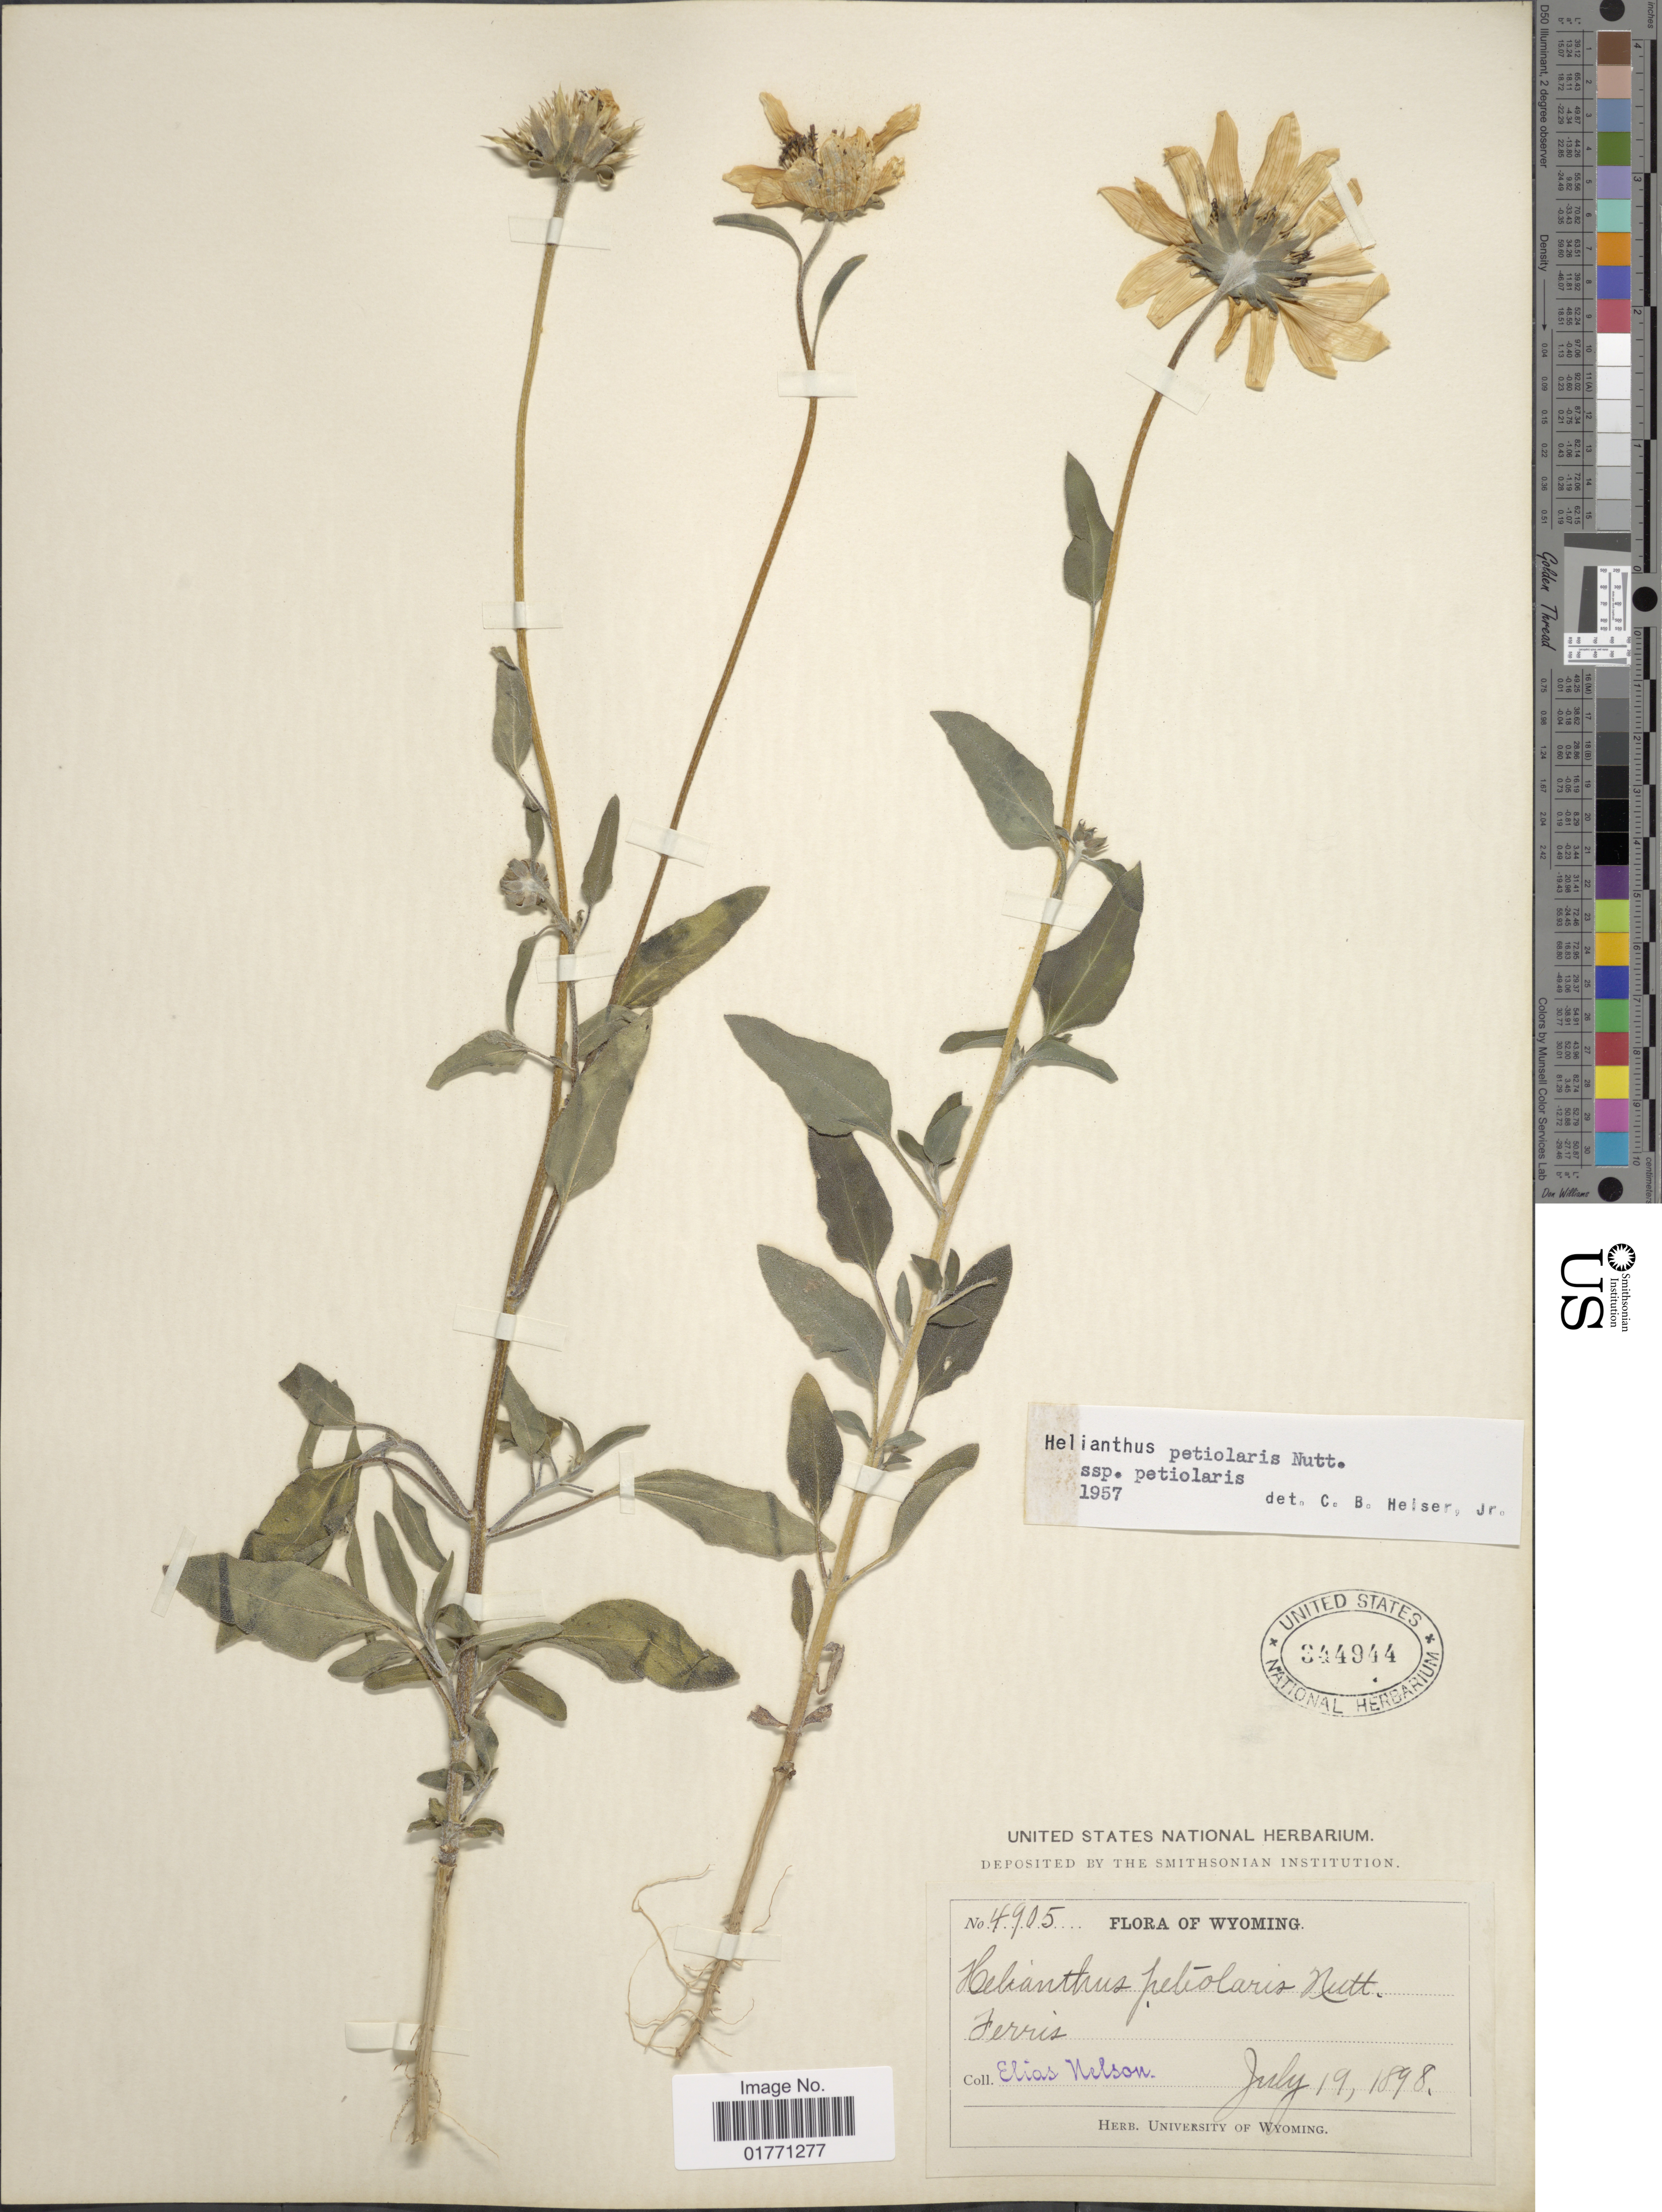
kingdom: Plantae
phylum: Tracheophyta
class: Magnoliopsida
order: Asterales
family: Asteraceae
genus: Helianthus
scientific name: Helianthus petiolaris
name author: Nutt.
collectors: E. Nelson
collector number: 4905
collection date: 1898-07-19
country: United States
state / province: Wyoming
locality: Ferris.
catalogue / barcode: US 344944